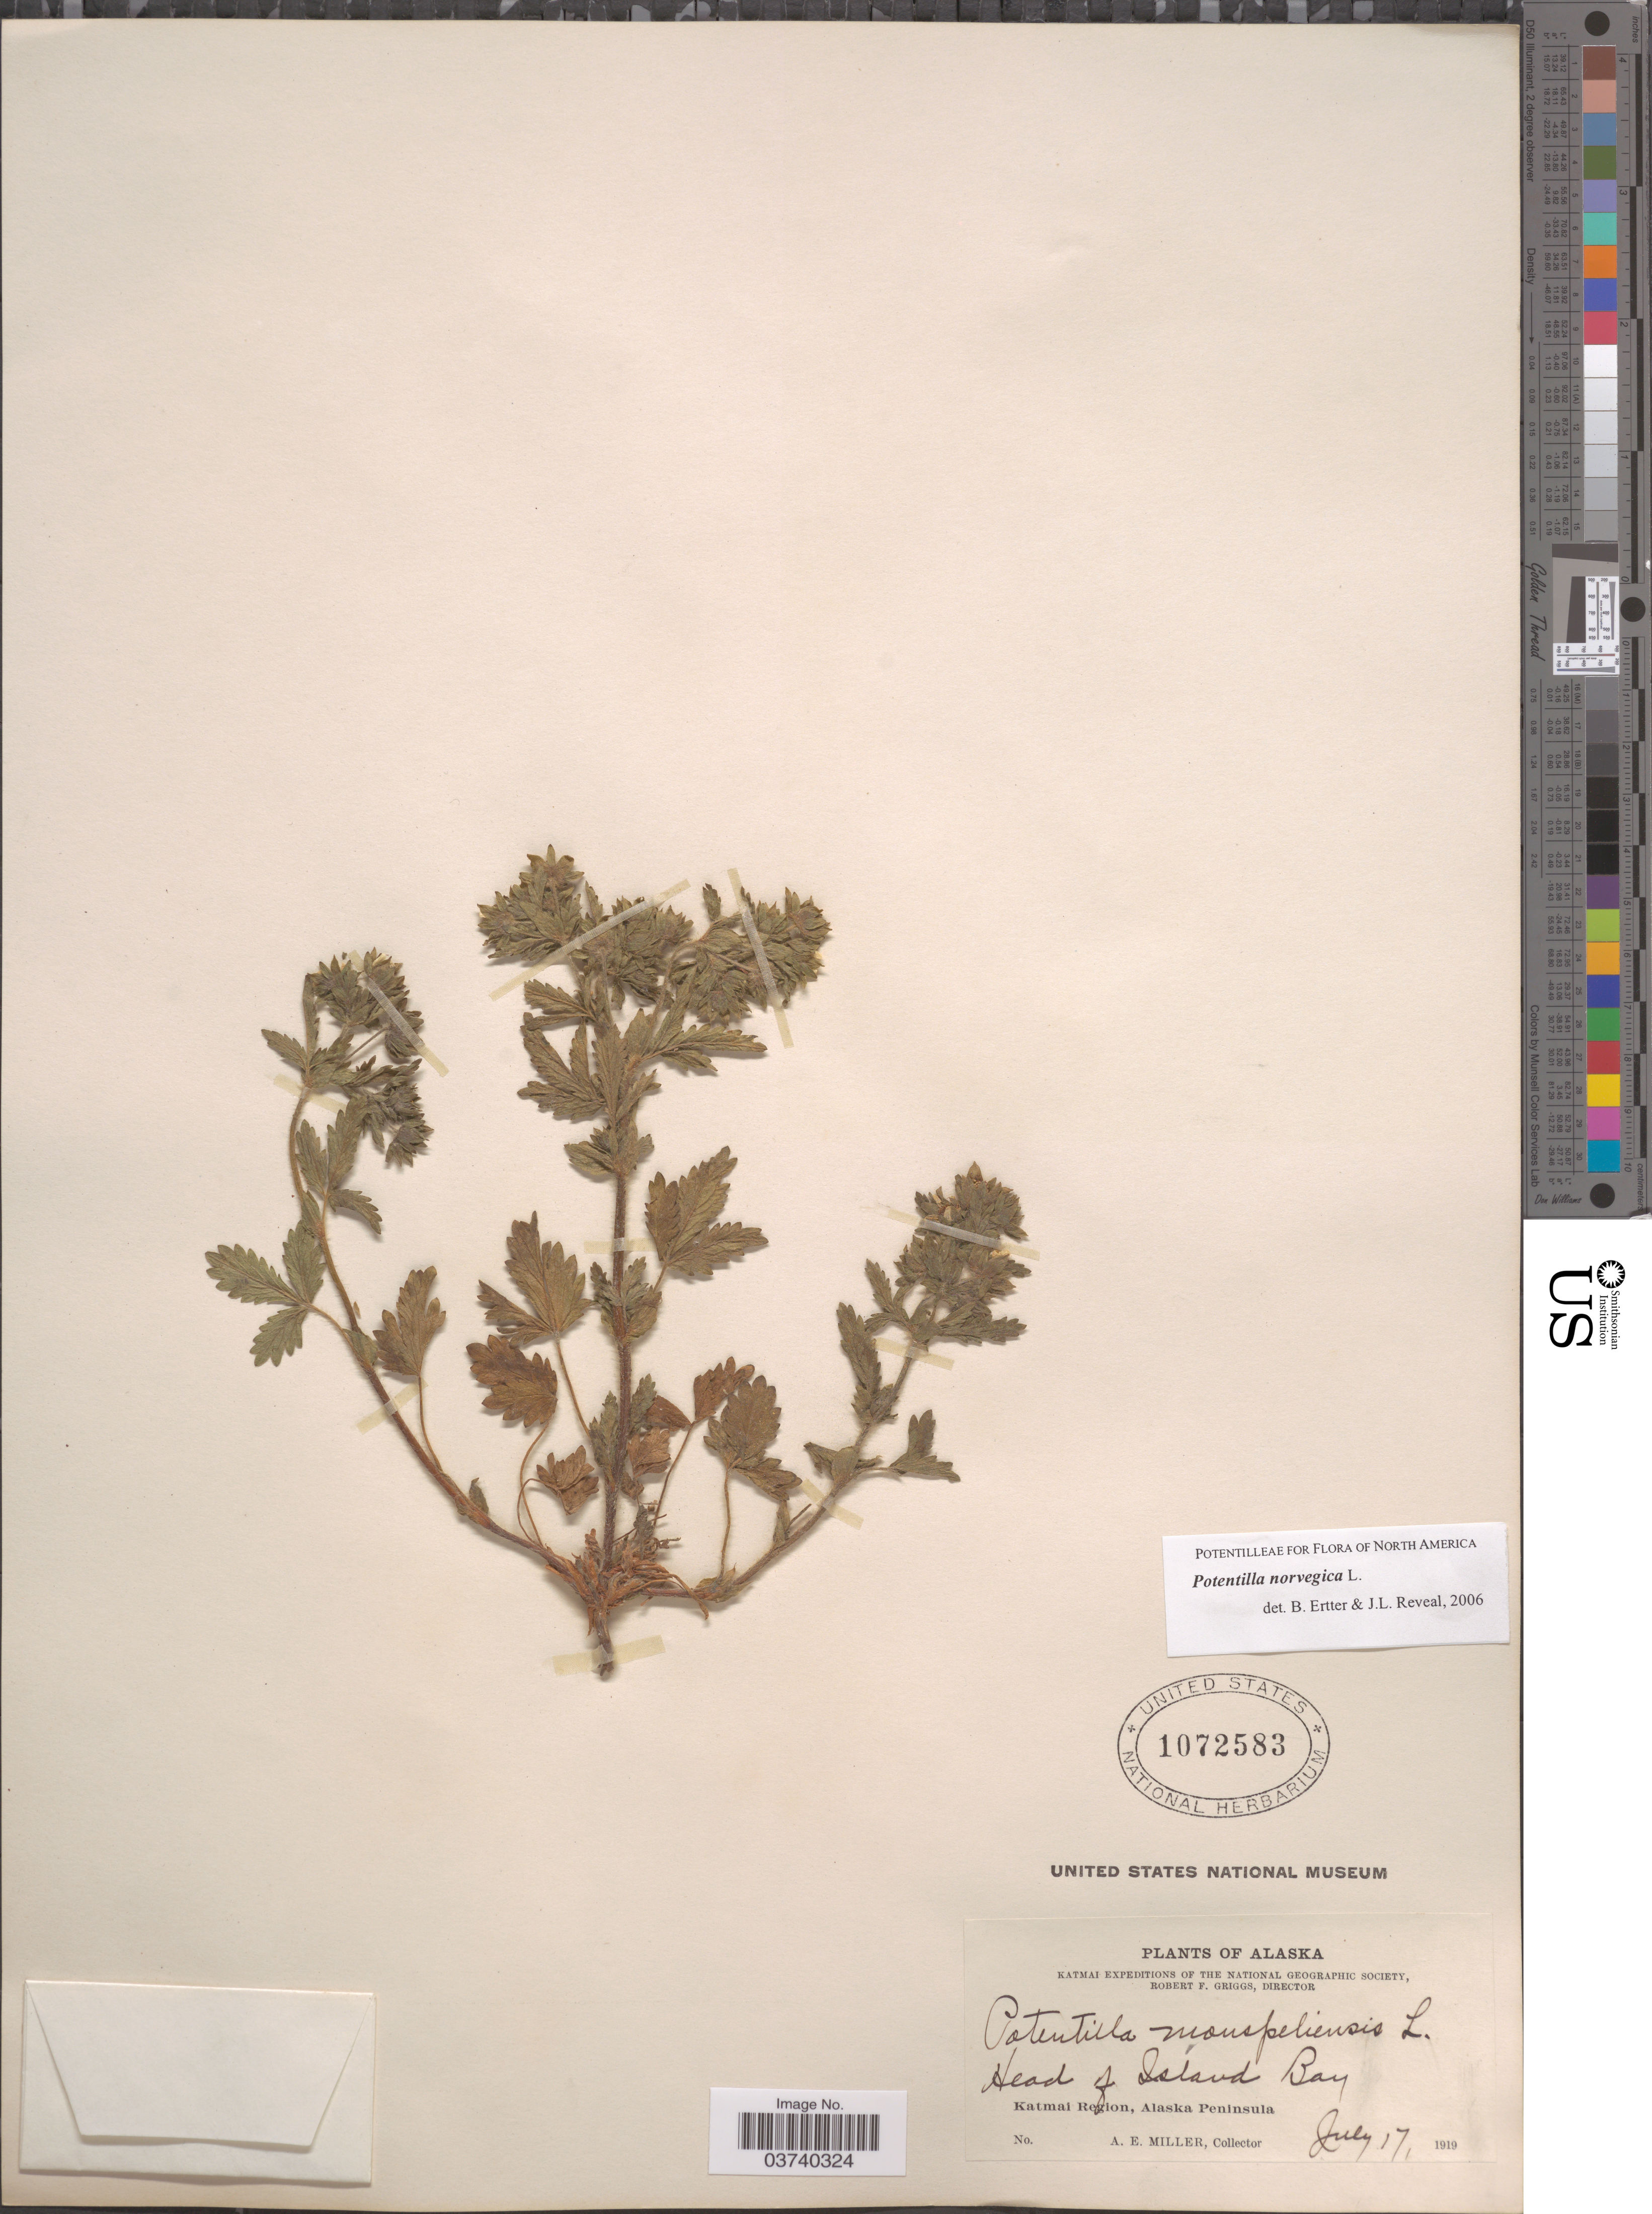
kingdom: Plantae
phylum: Tracheophyta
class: Magnoliopsida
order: Rosales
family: Rosaceae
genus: Potentilla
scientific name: Potentilla norvegica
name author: L.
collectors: A. E. Miller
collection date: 1919-07-17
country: United States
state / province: Alaska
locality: Katmai. Head of Island Bay. Katmai Region, Alaska Peninsula.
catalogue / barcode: US 1072583